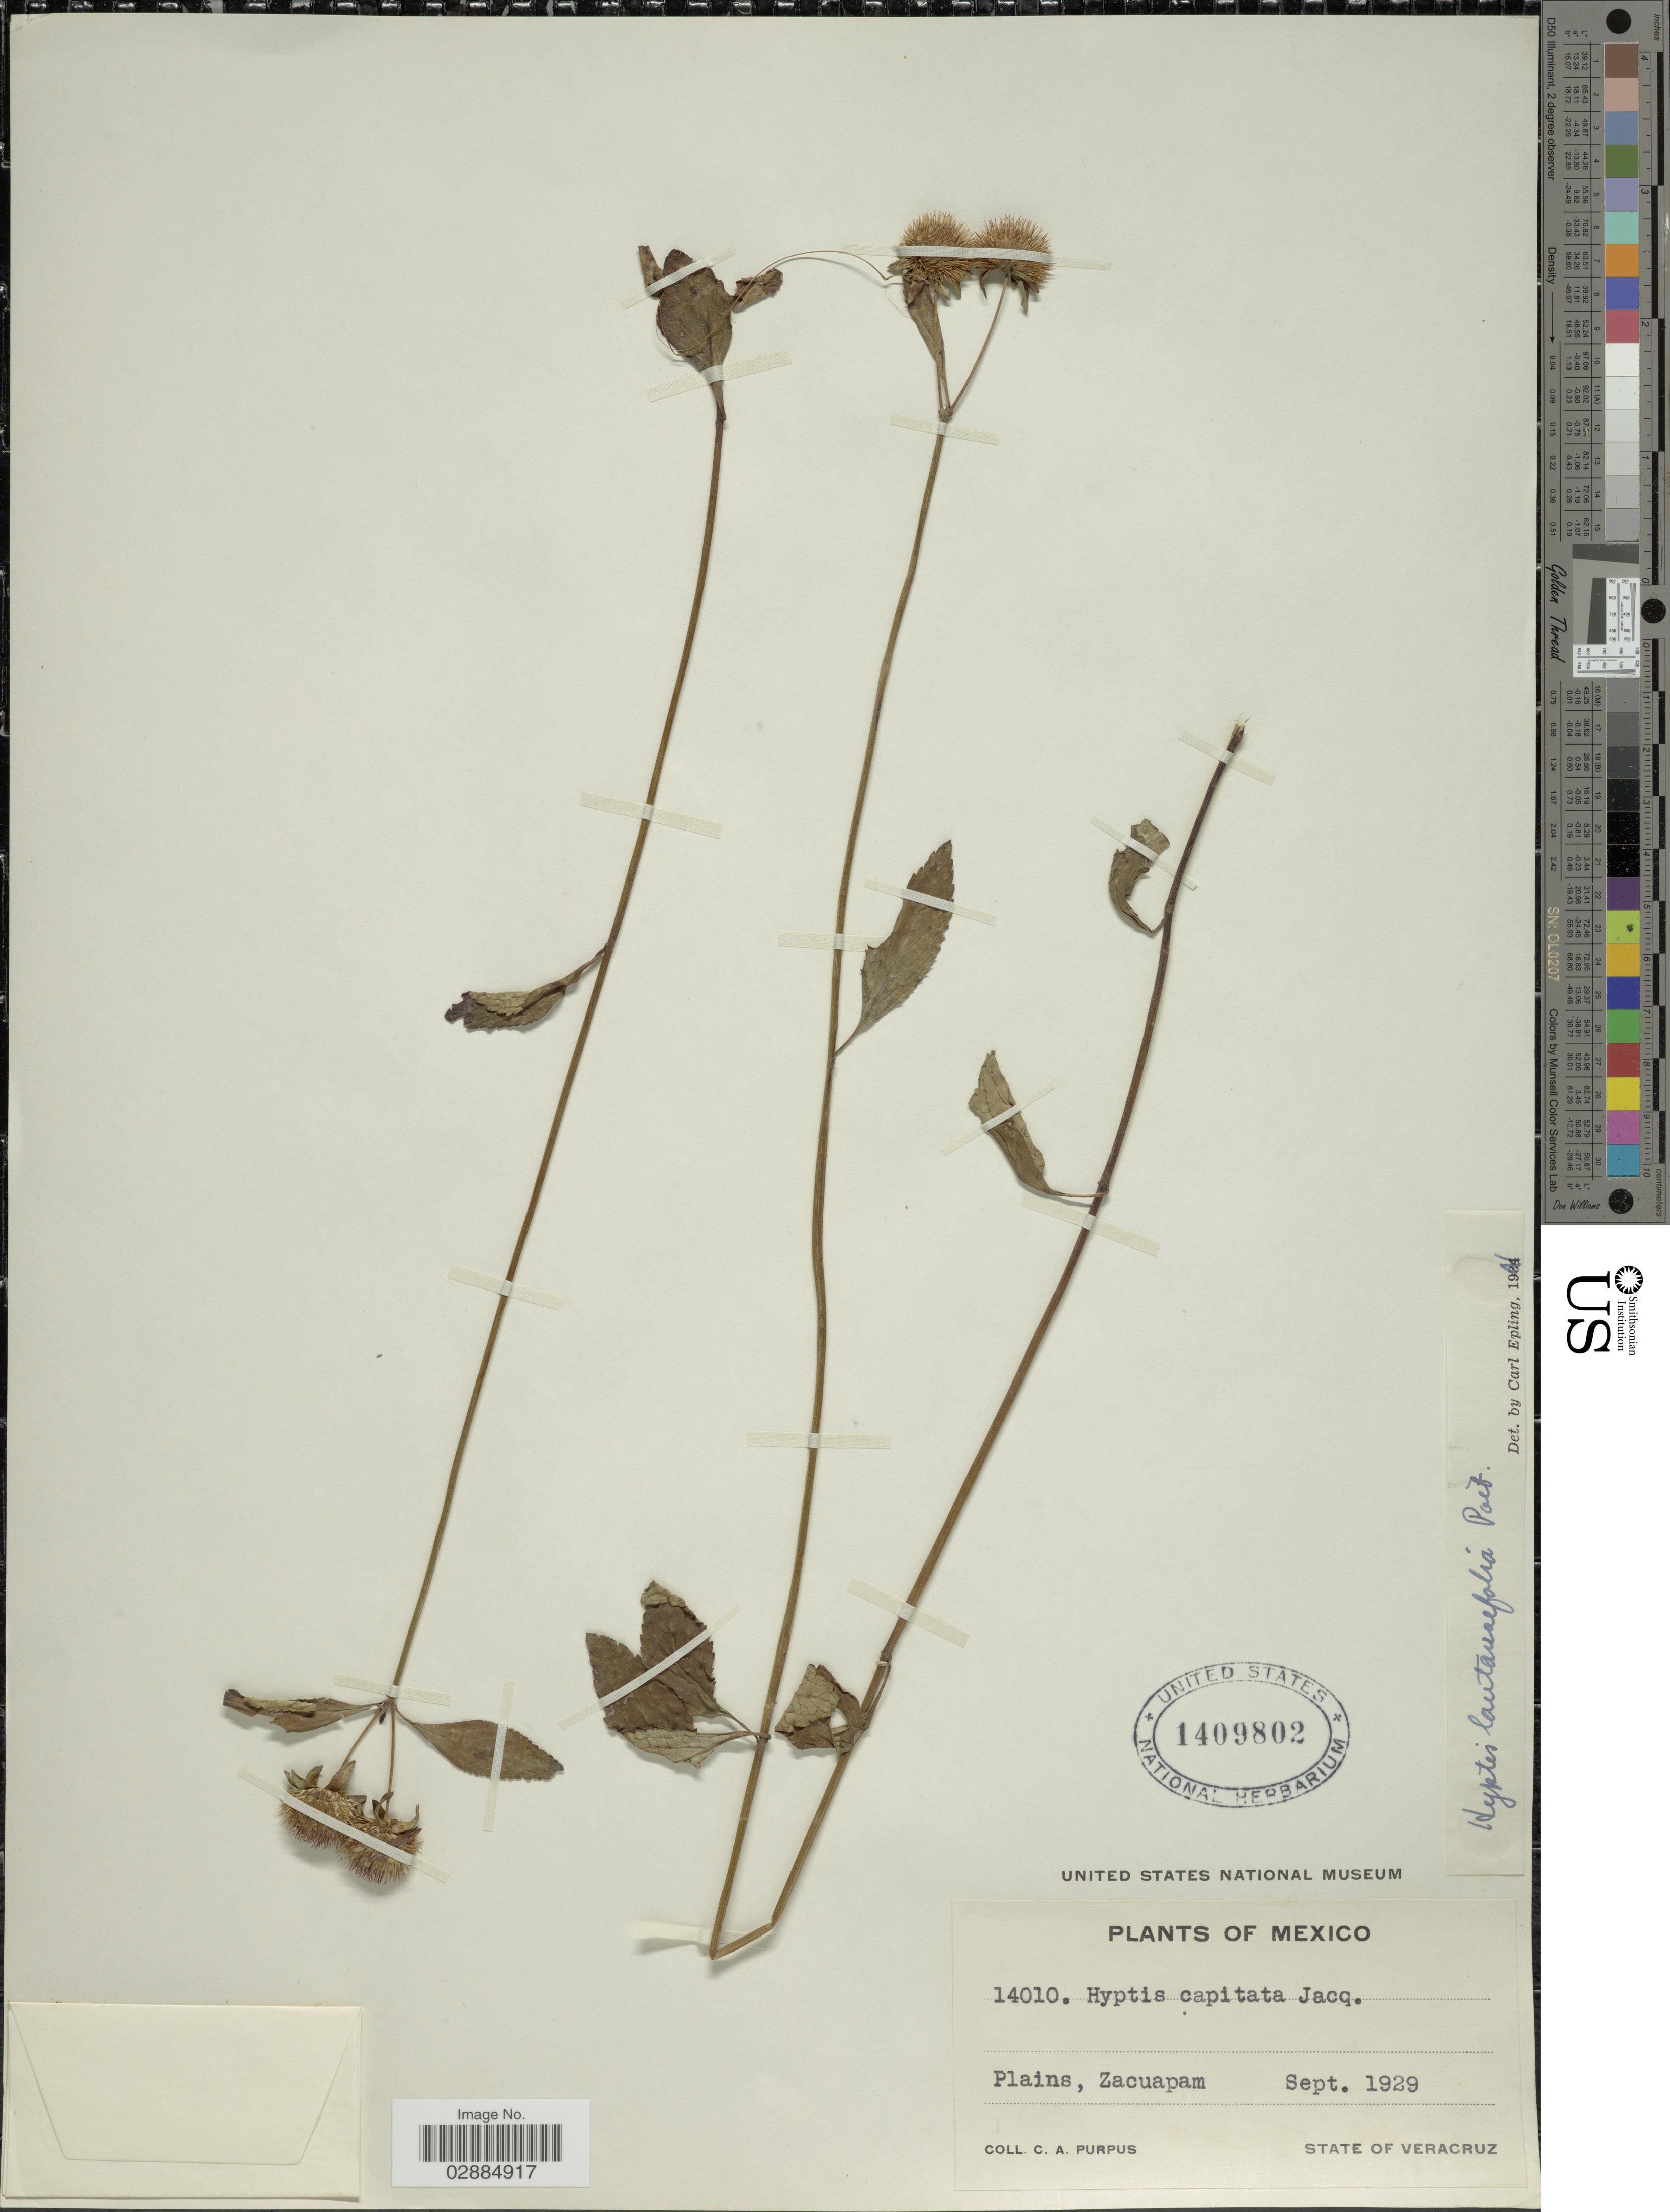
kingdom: Plantae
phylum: Tracheophyta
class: Magnoliopsida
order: Lamiales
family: Lamiaceae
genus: Hyptis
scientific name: Hyptis lantanifolia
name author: Poit.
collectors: C. A. Purpus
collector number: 14010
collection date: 1929-09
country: Mexico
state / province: Veracruz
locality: Plains, Zacuapam, State of Veracruz.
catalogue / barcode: US 1409802